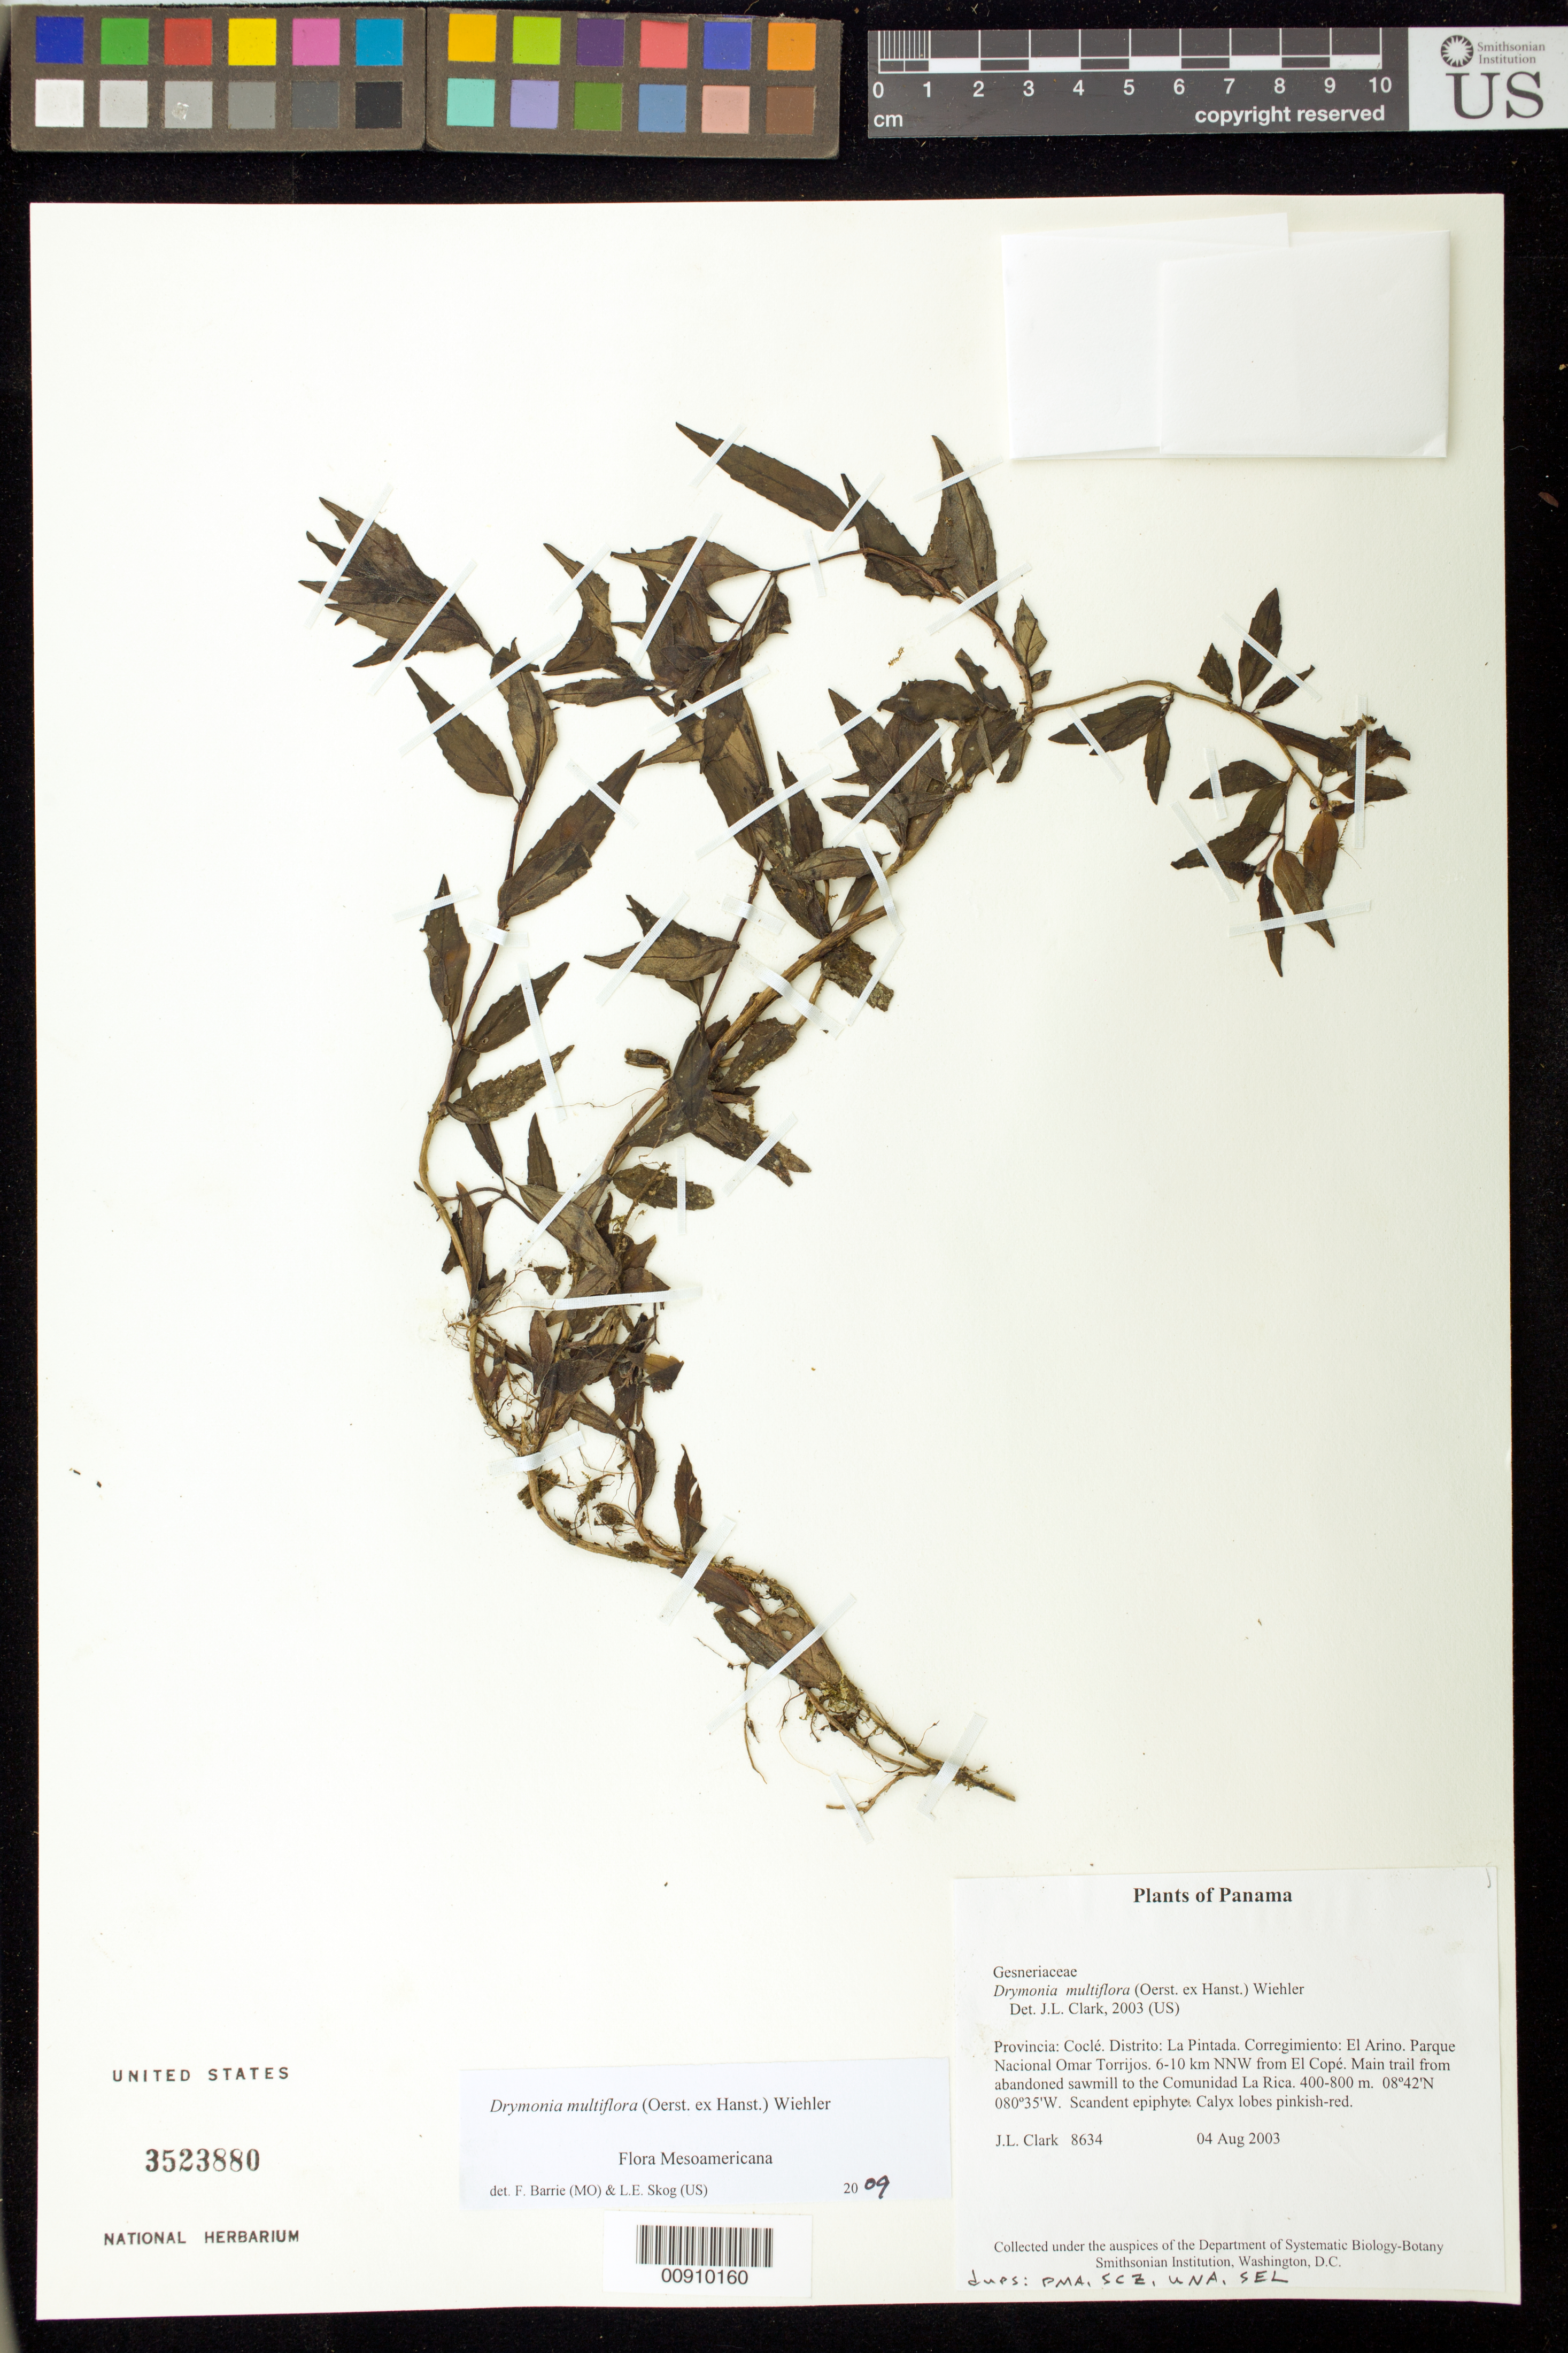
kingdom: Plantae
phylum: Tracheophyta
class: Magnoliopsida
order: Lamiales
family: Gesneriaceae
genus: Drymonia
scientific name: Drymonia multiflora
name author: (Oerst. ex Hanst.) Wiehler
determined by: Clark, J. L., (SEL), The Marie Selby Botanical Garden (UNITED STATES)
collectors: J. L. Clark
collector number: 8634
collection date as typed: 04 Aug 2003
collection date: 2003-08-04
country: Panama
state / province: Coclé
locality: La Pintada. Corregimiento: El Arino. Parque Nacional Omar Torrijos. 6-10 km NNW from El Copé. Main trail from abandoned sawmill to the Comunidad La Rica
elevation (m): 400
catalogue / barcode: US 3523880